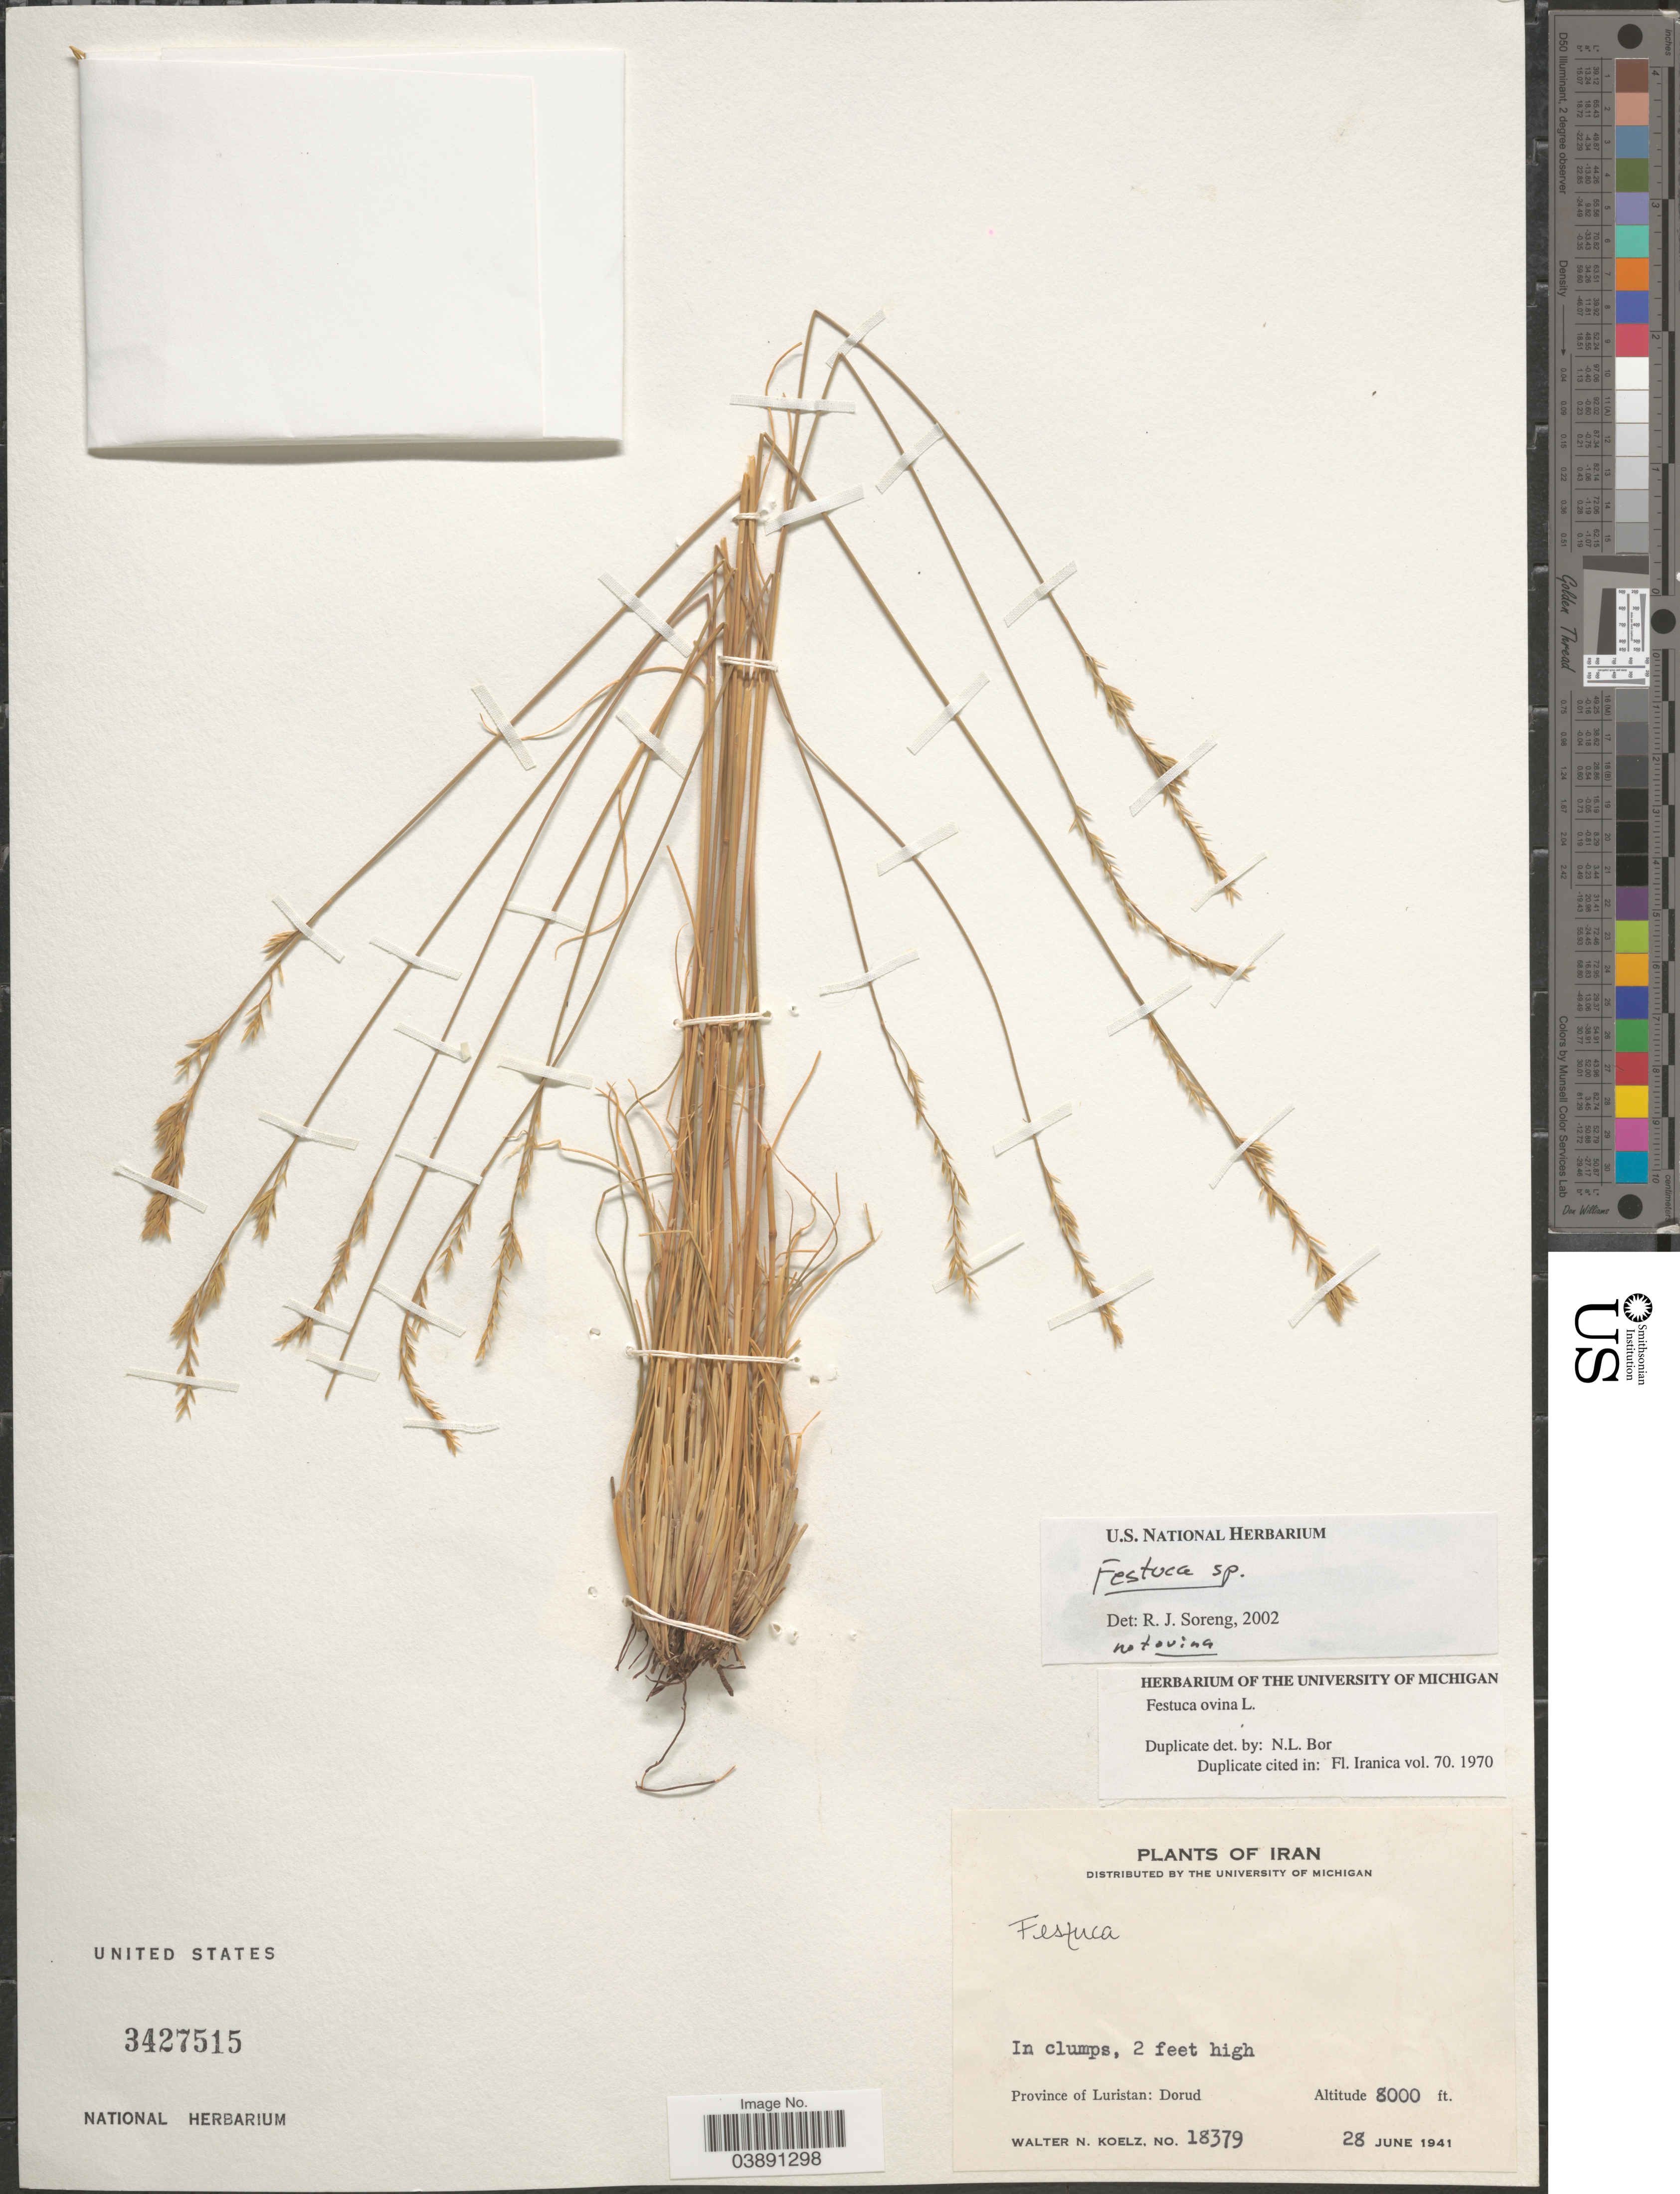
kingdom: Plantae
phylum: Tracheophyta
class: Liliopsida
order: Poales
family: Poaceae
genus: Festuca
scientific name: Festuca sp.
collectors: W. N. Koelz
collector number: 18379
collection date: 1941-06-28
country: Iran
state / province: Lorestan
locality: Province of Luristan: Dorud.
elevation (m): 2438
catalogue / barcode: US 3427515